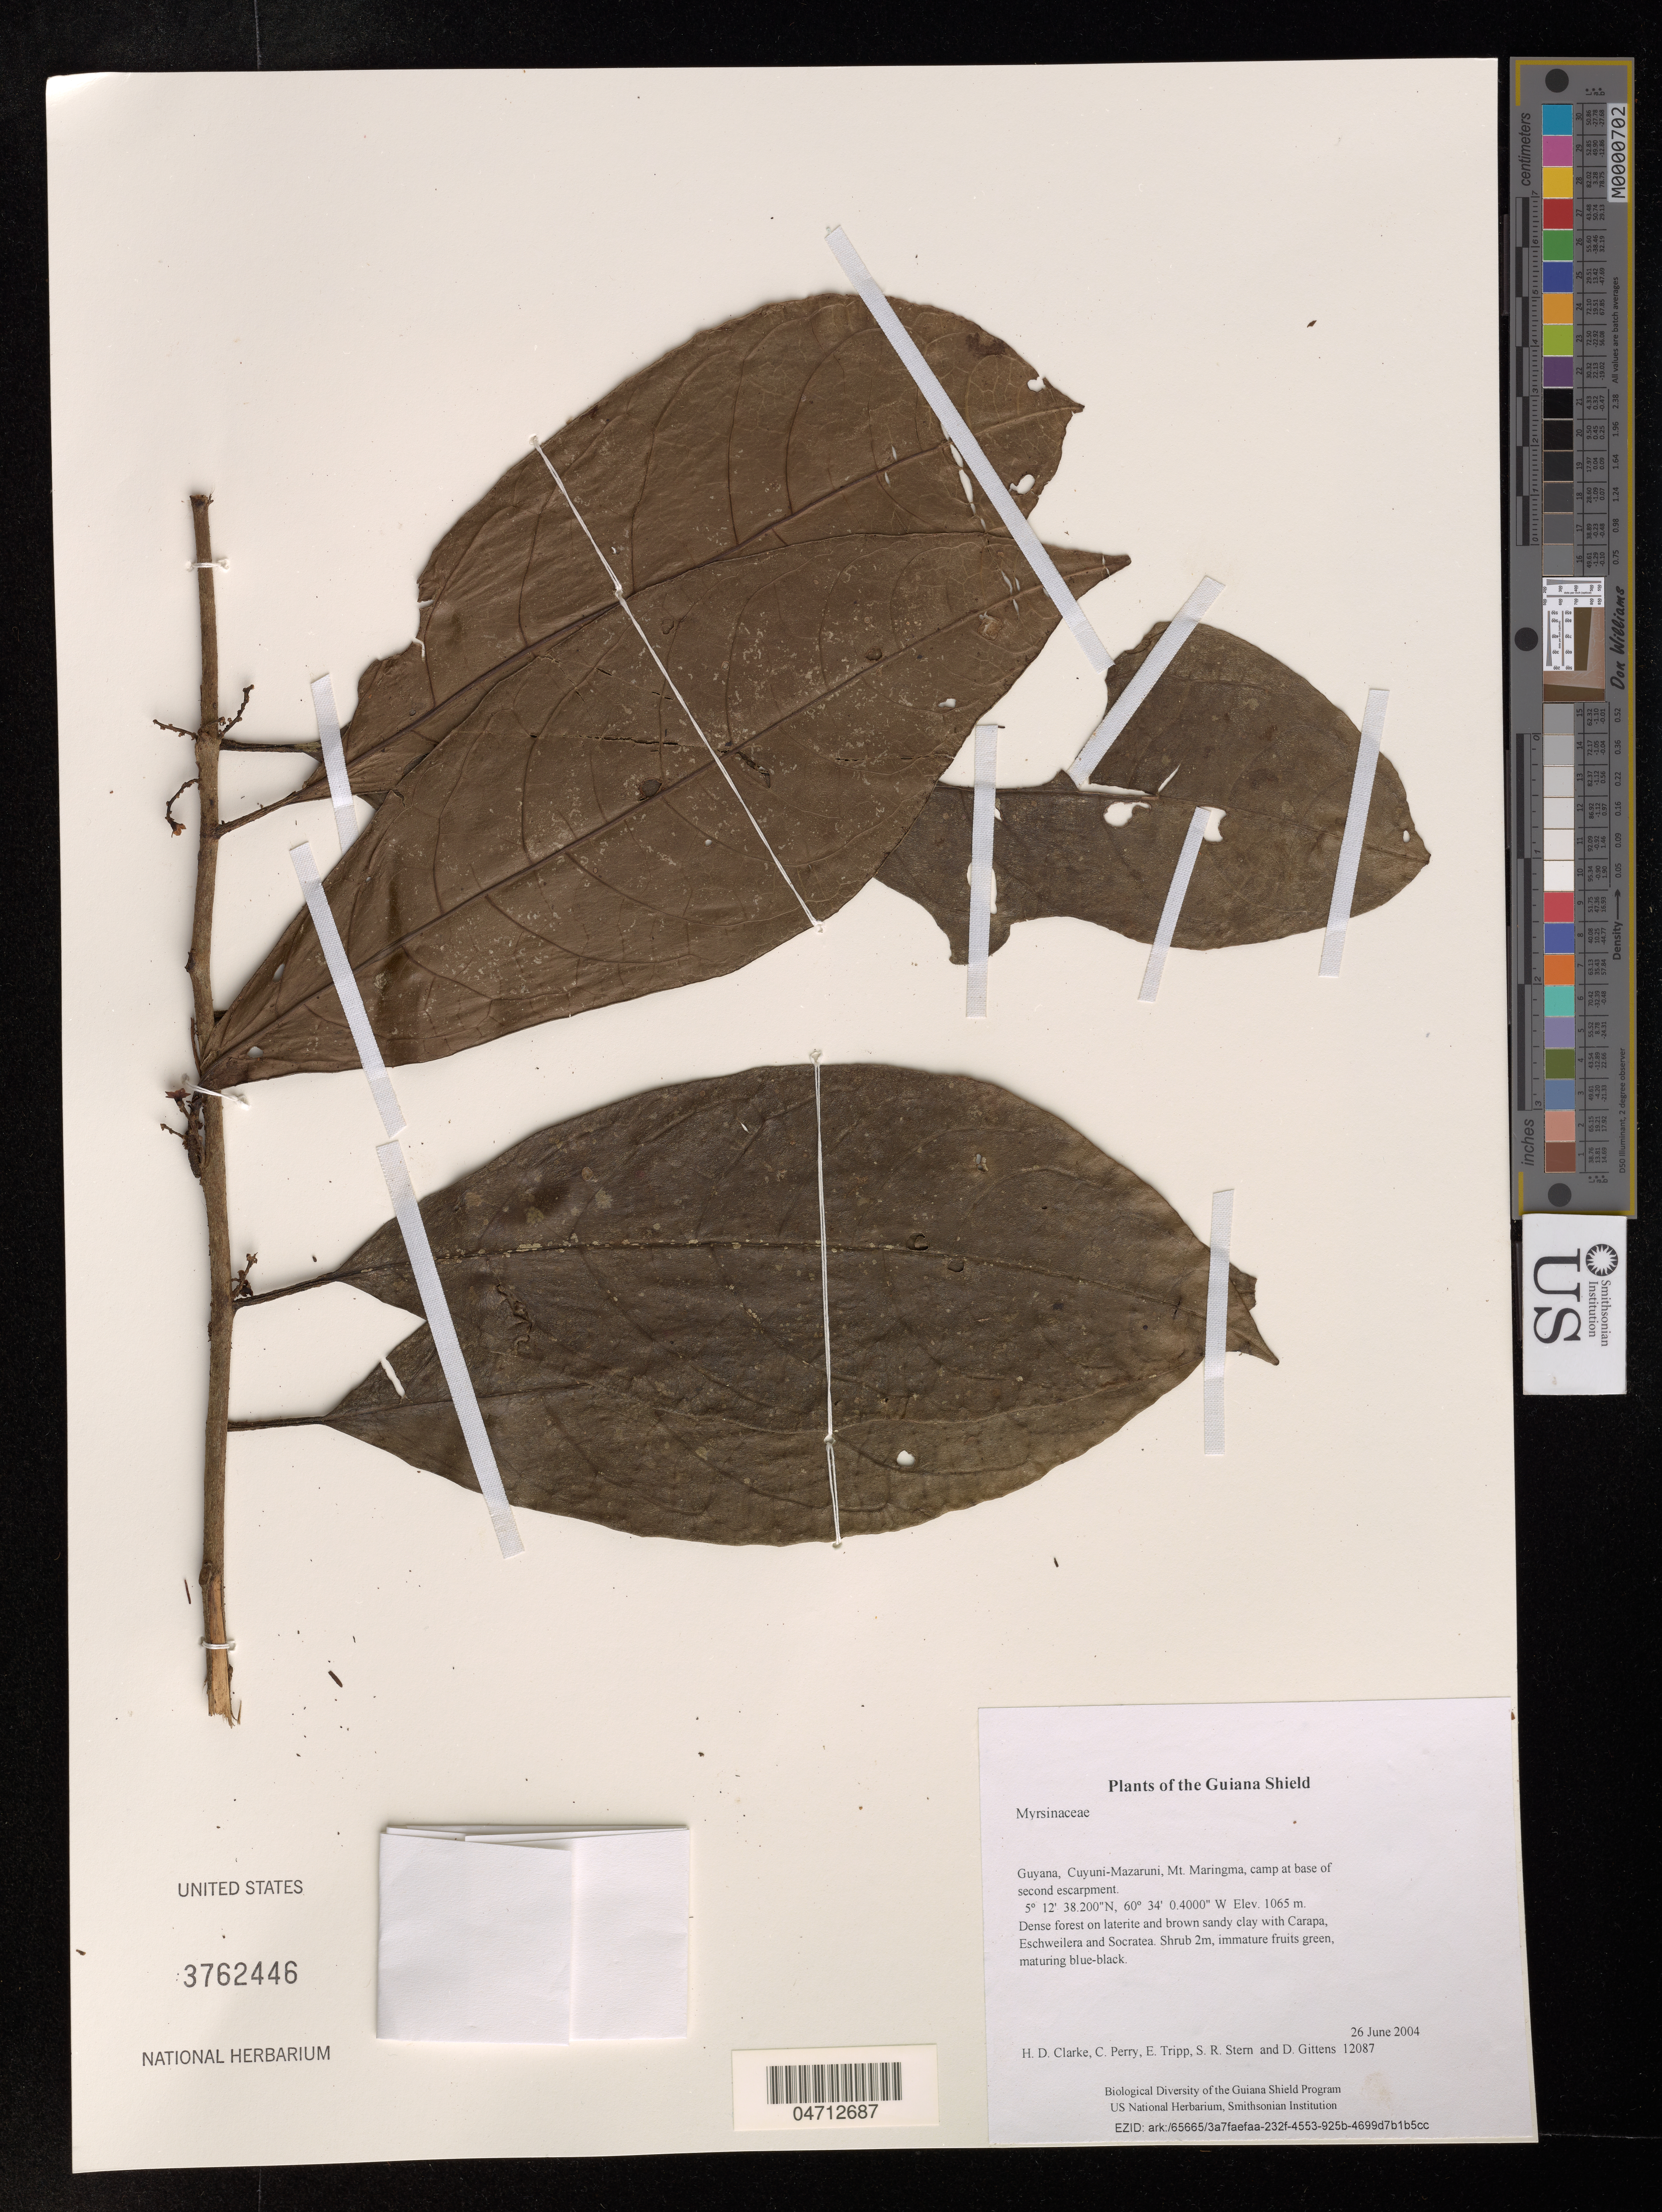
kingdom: Plantae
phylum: Tracheophyta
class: Magnoliopsida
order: Ericales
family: Primulaceae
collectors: H. D. Clarke, C. Perry, E. Tripp, S. R. Stern & D. Gittens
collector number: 12087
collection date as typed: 26 June 2004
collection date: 2004-06-26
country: Guyana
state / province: Cuyuni-Mazaruni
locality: Mt. Maringma, camp at base of second escarpment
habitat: Dense forest on laterite and brown sandy clay with Carapa, Eschweilera and Socratea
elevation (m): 1065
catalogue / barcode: US 3762446